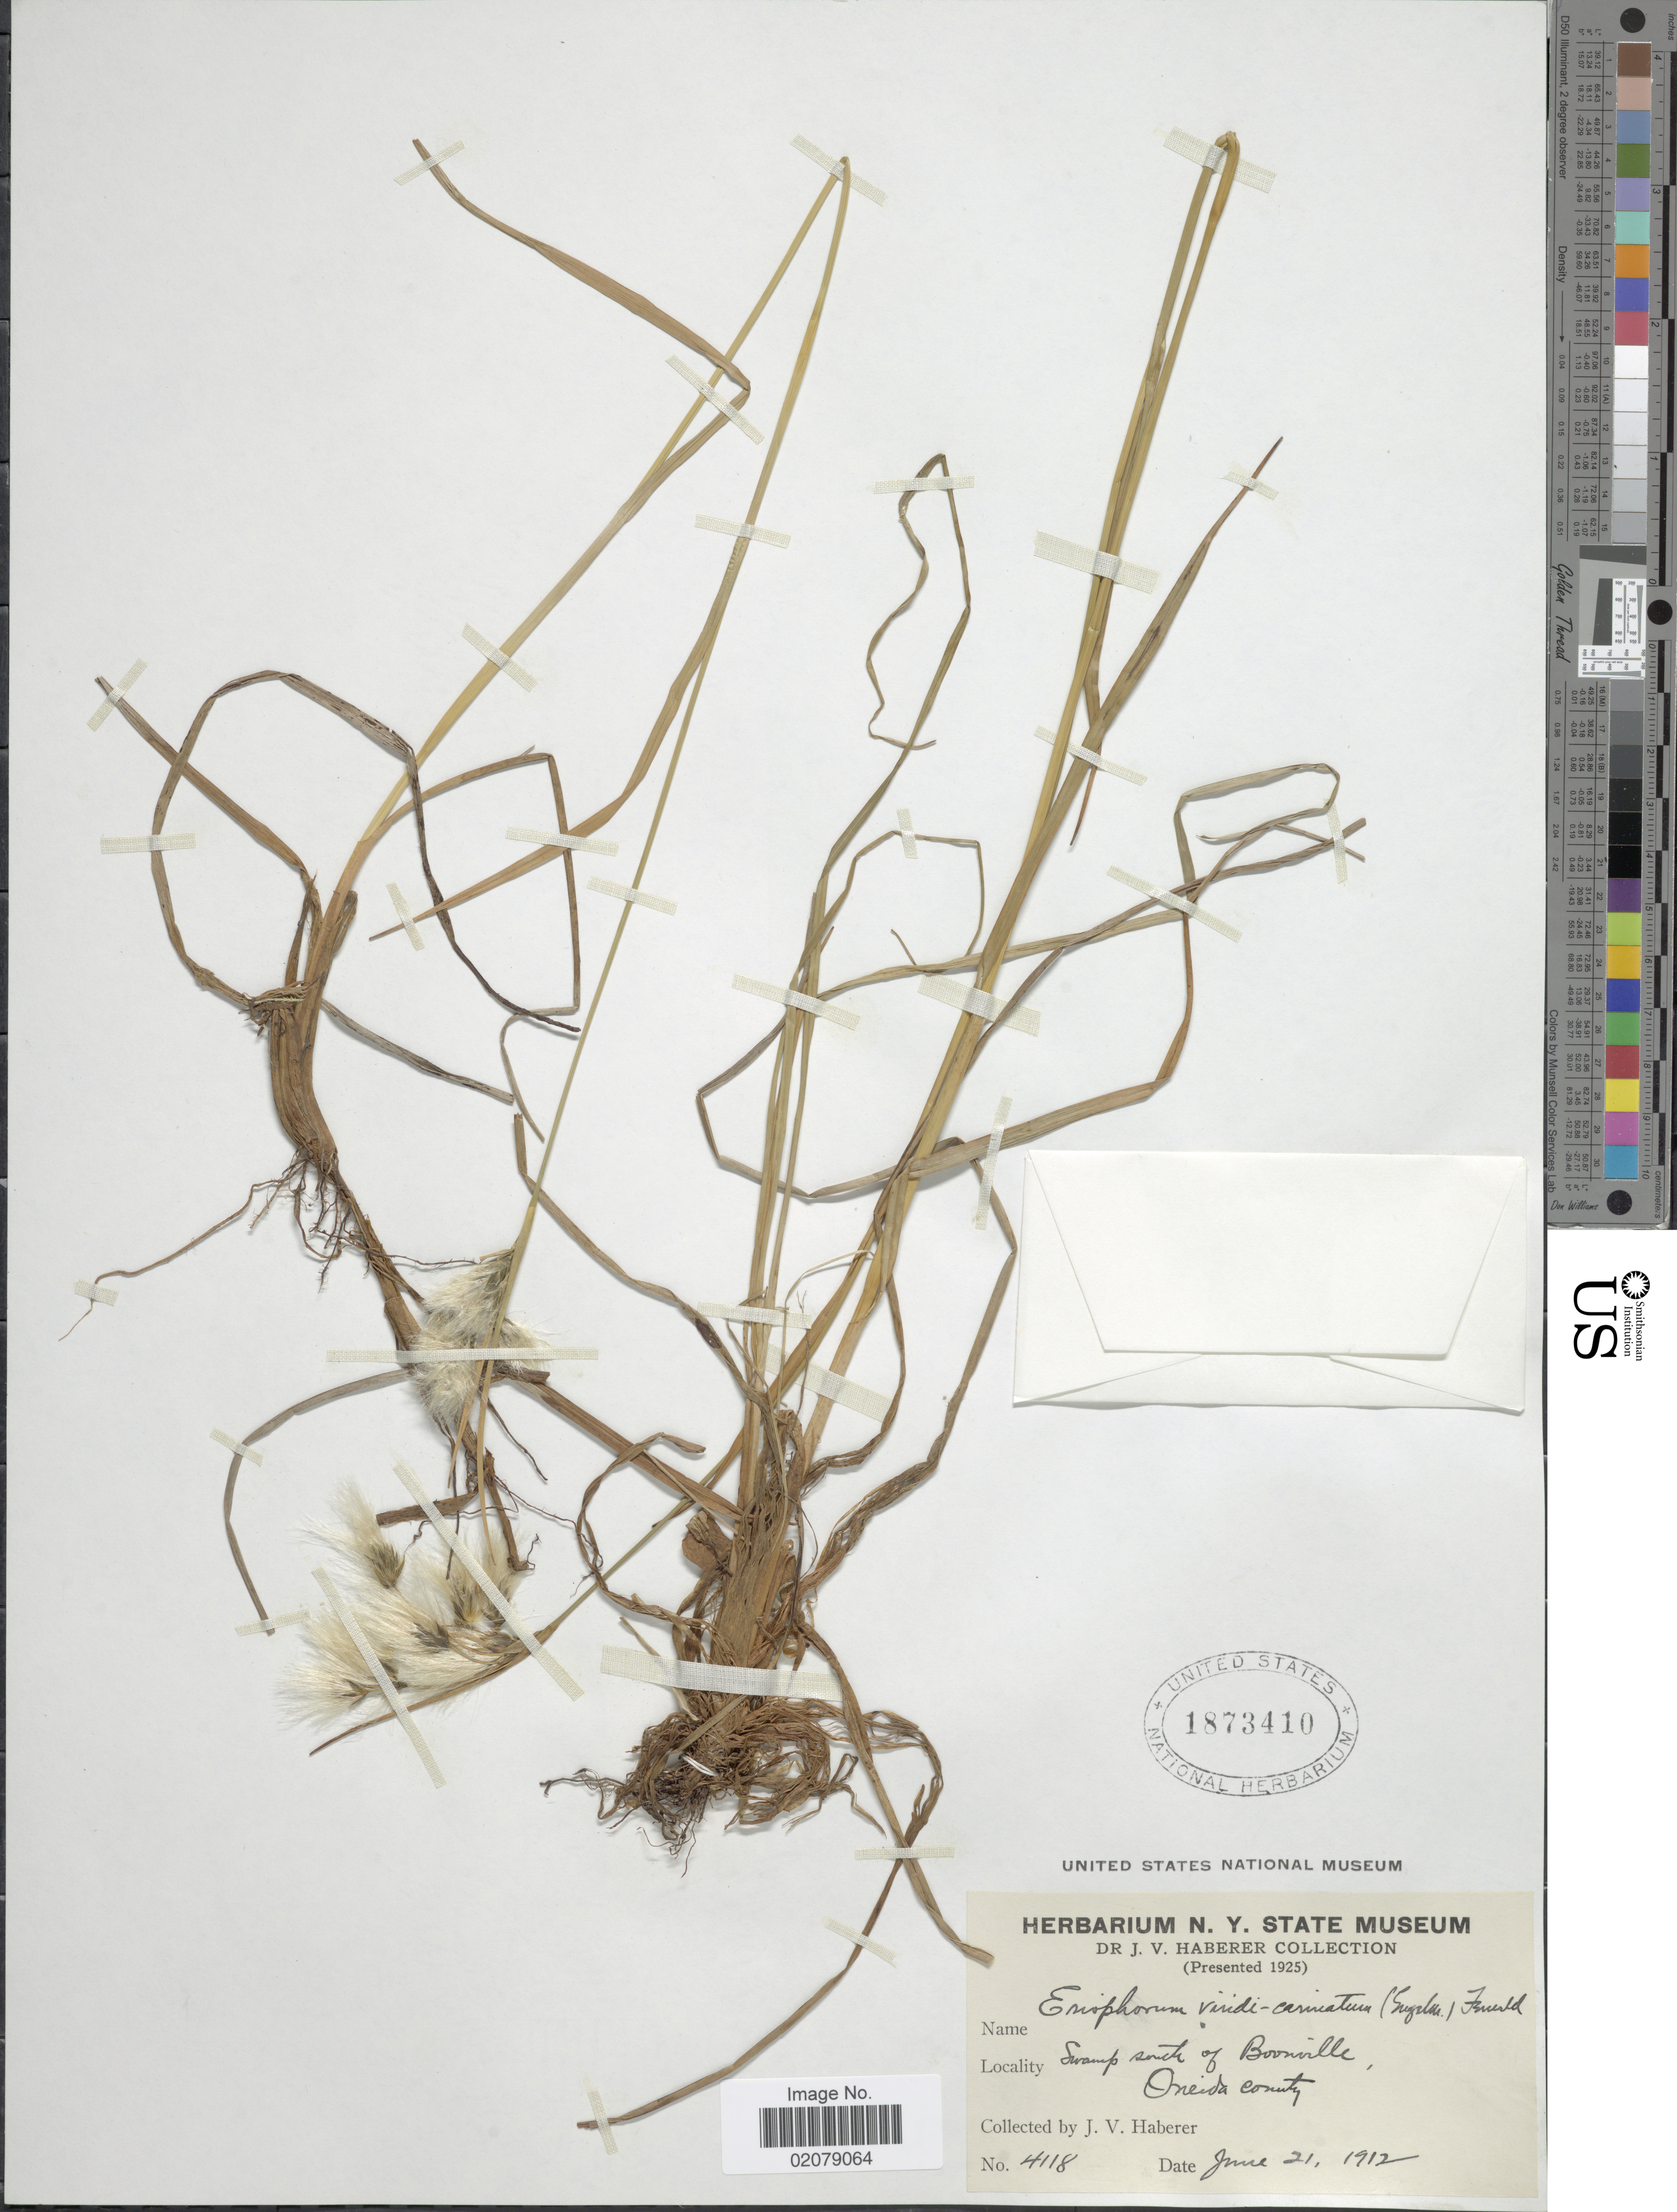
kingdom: Plantae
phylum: Tracheophyta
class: Liliopsida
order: Poales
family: Cyperaceae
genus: Eriophorum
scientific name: Eriophorum viridicarinatum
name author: (Englem.) Fernald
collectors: J. V. Haberer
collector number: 4118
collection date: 1912-06-21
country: United States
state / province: New York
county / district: Oneida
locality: Swamp south of Boonville, Oneida County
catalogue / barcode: US 1873410